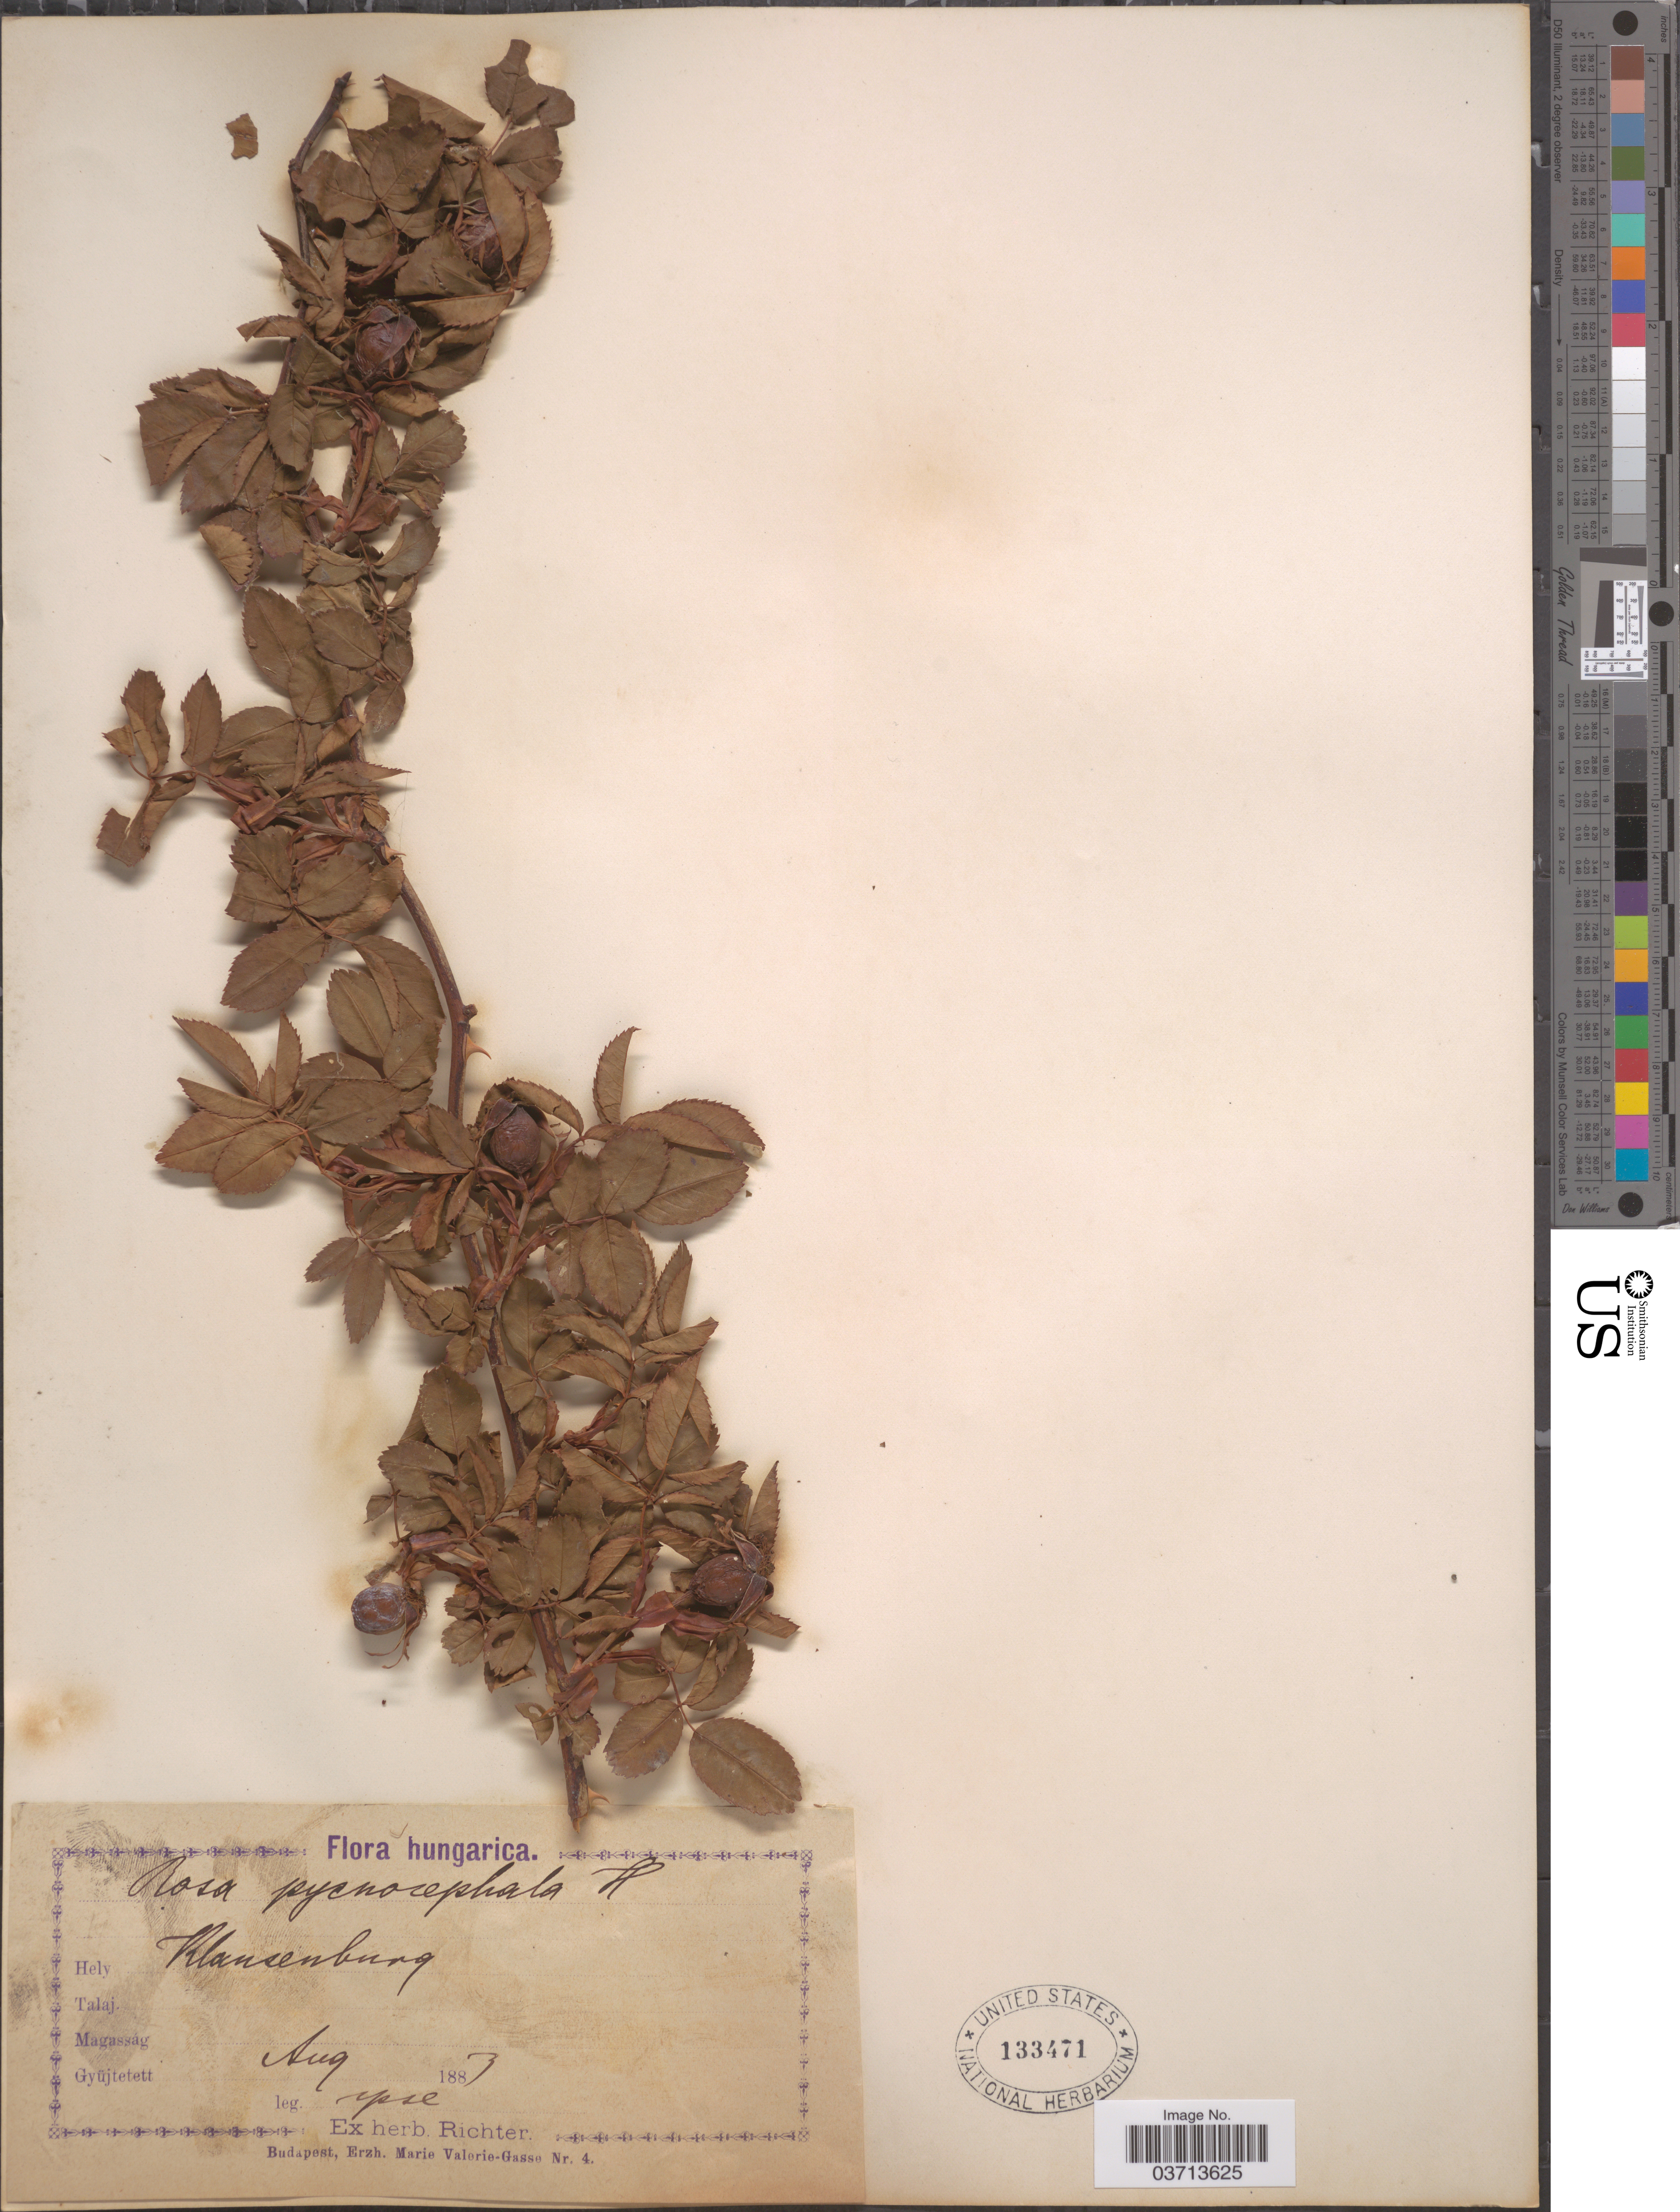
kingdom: Plantae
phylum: Tracheophyta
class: Magnoliopsida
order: Rosales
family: Rosaceae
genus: Rosa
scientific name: Rosa pycnocephala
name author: Christ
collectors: -- Richter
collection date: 1883-08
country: Hungary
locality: Klansenburg.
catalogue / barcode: US 133471